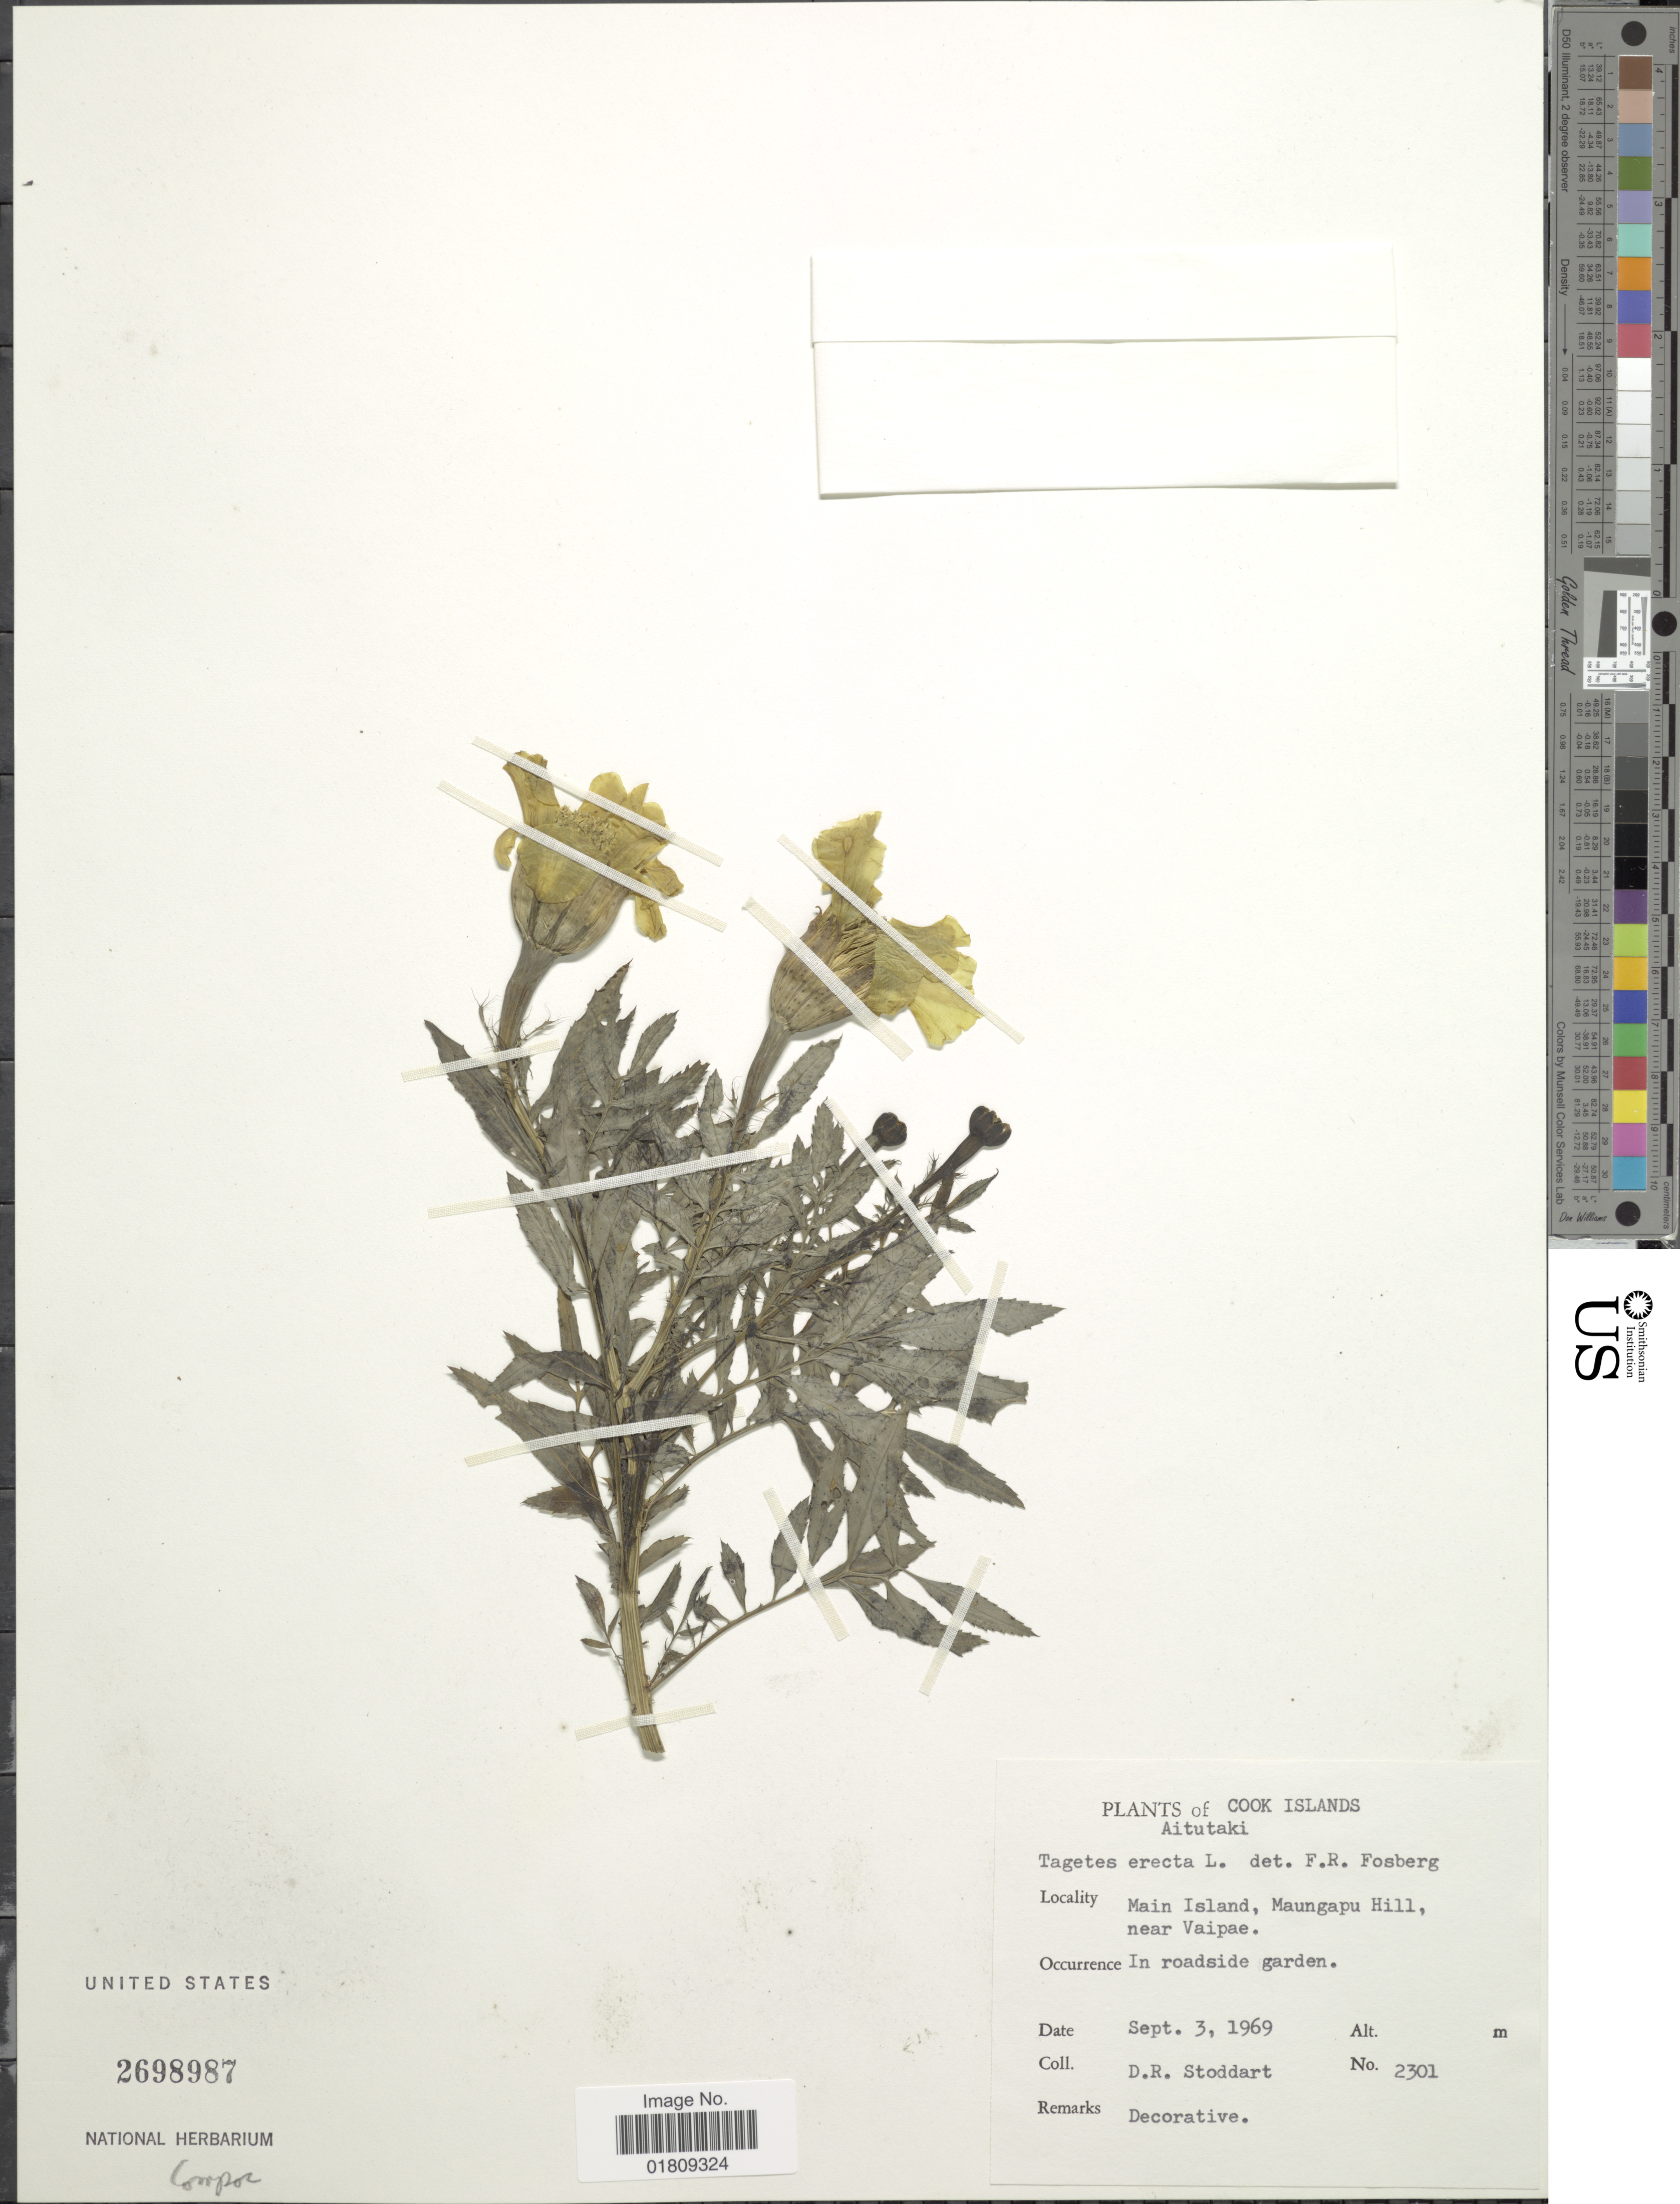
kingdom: Plantae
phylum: Tracheophyta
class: Magnoliopsida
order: Asterales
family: Asteraceae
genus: Tagetes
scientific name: Tagetes erecta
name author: L.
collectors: D. R. Stoddart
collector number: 2301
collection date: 1969-09-03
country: Cook Islands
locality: Aitutaki, Main Island, Maungapu Hill, near Vaipae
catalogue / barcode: US 2698987